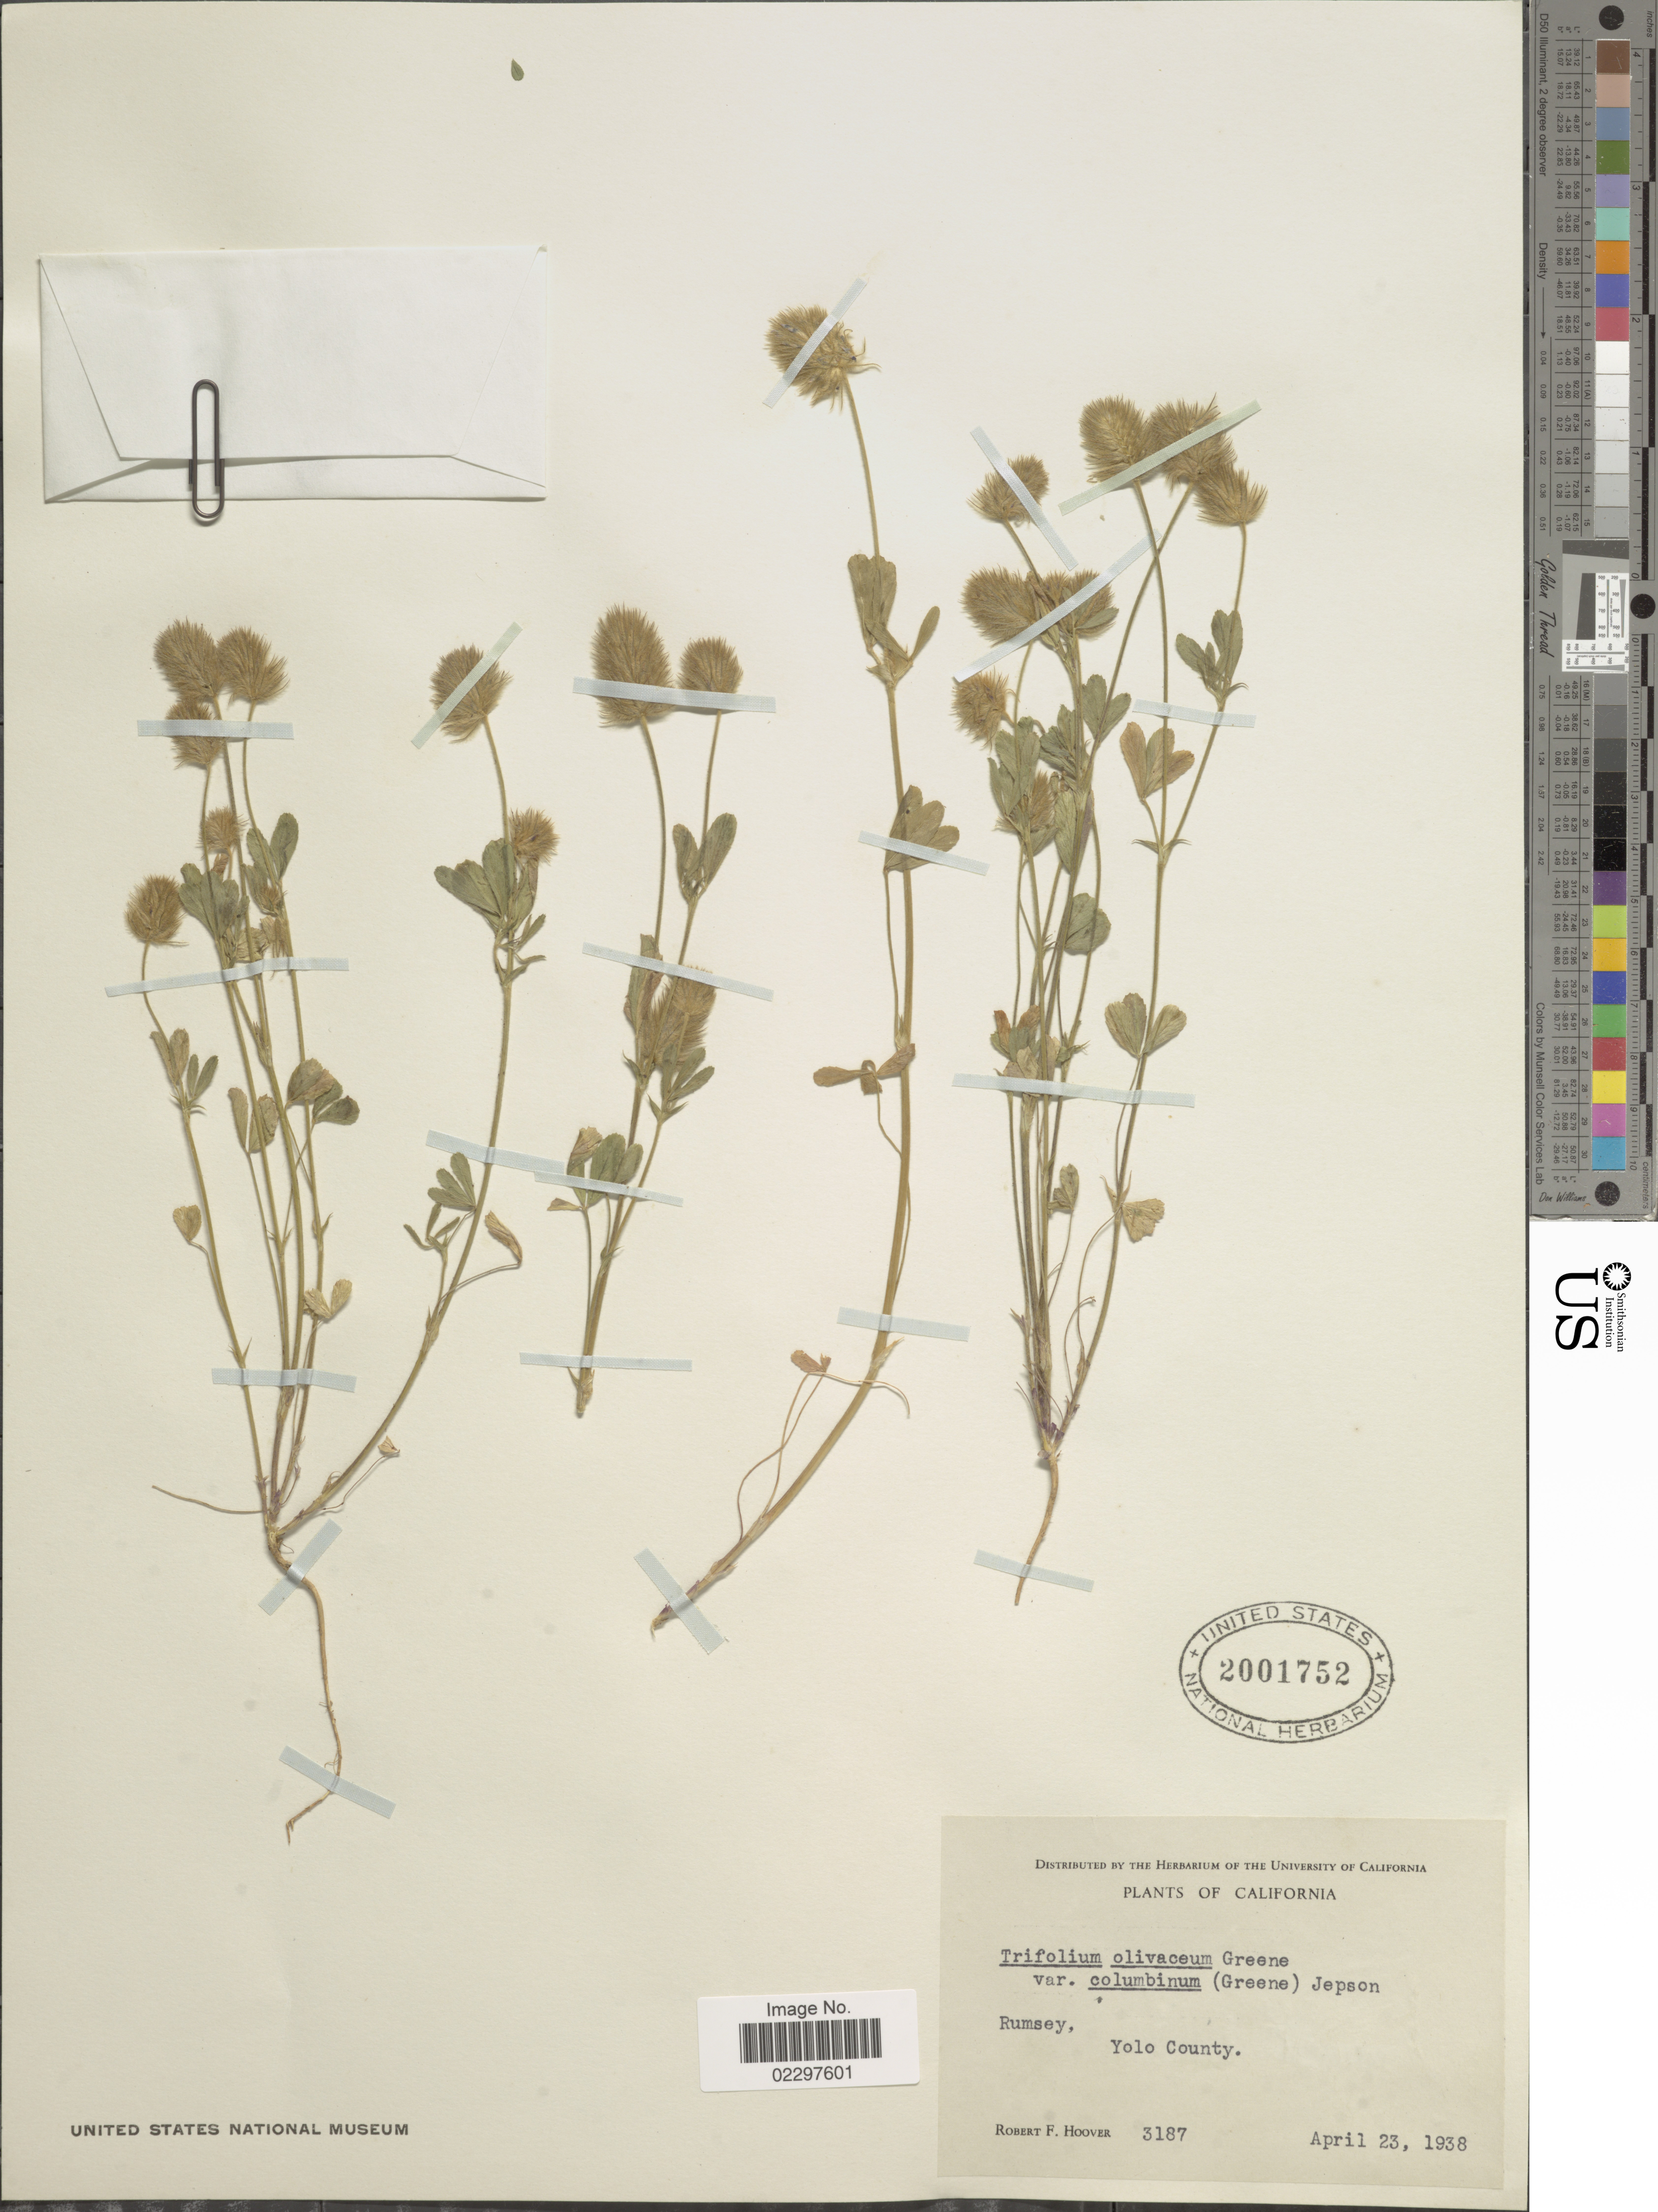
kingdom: Plantae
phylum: Tracheophyta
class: Magnoliopsida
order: Fabales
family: Fabaceae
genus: Trifolium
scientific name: Trifolium olivaceum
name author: Greene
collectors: R. F. Hoover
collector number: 3187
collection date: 1938-04-23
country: United States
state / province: California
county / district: Yolo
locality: Rumsey, Yolo County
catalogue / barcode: US 2001752